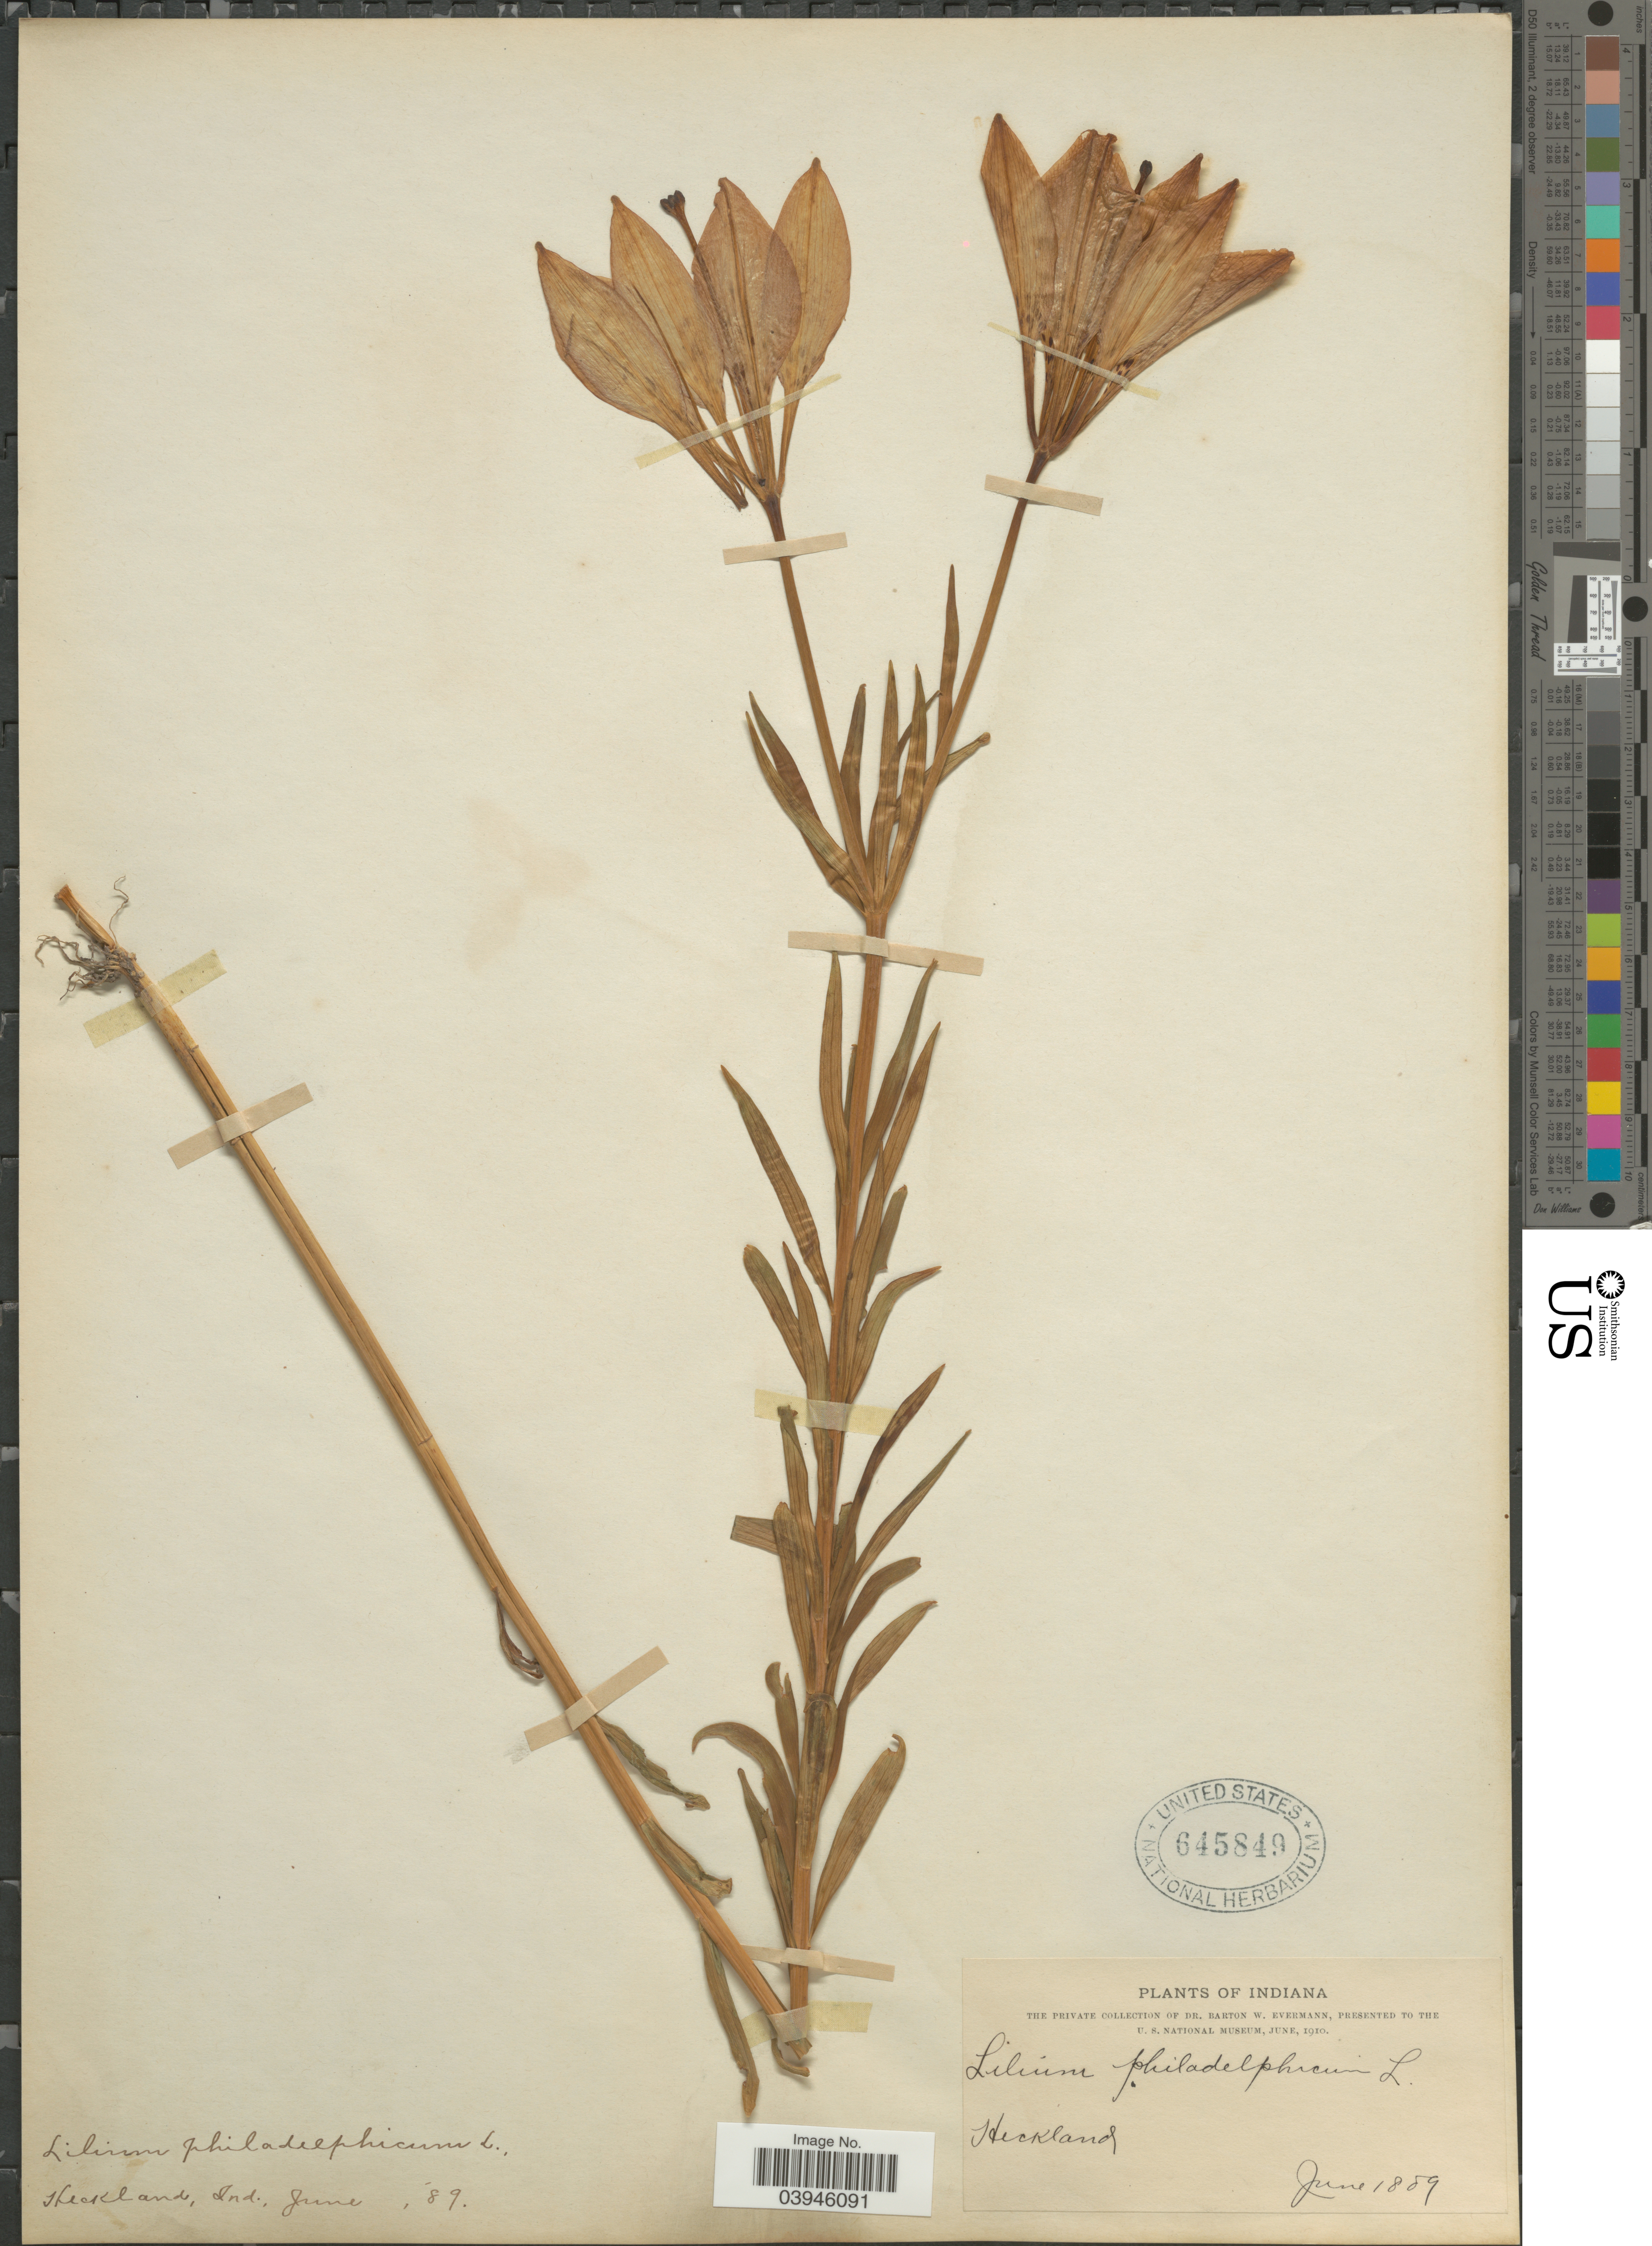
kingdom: Plantae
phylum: Tracheophyta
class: Liliopsida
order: Liliales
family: Liliaceae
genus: Lilium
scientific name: Lilium philadelphicum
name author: L.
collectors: B. W. Evermann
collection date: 1889-06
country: United States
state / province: Indiana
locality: Heckland.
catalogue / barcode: US 645849